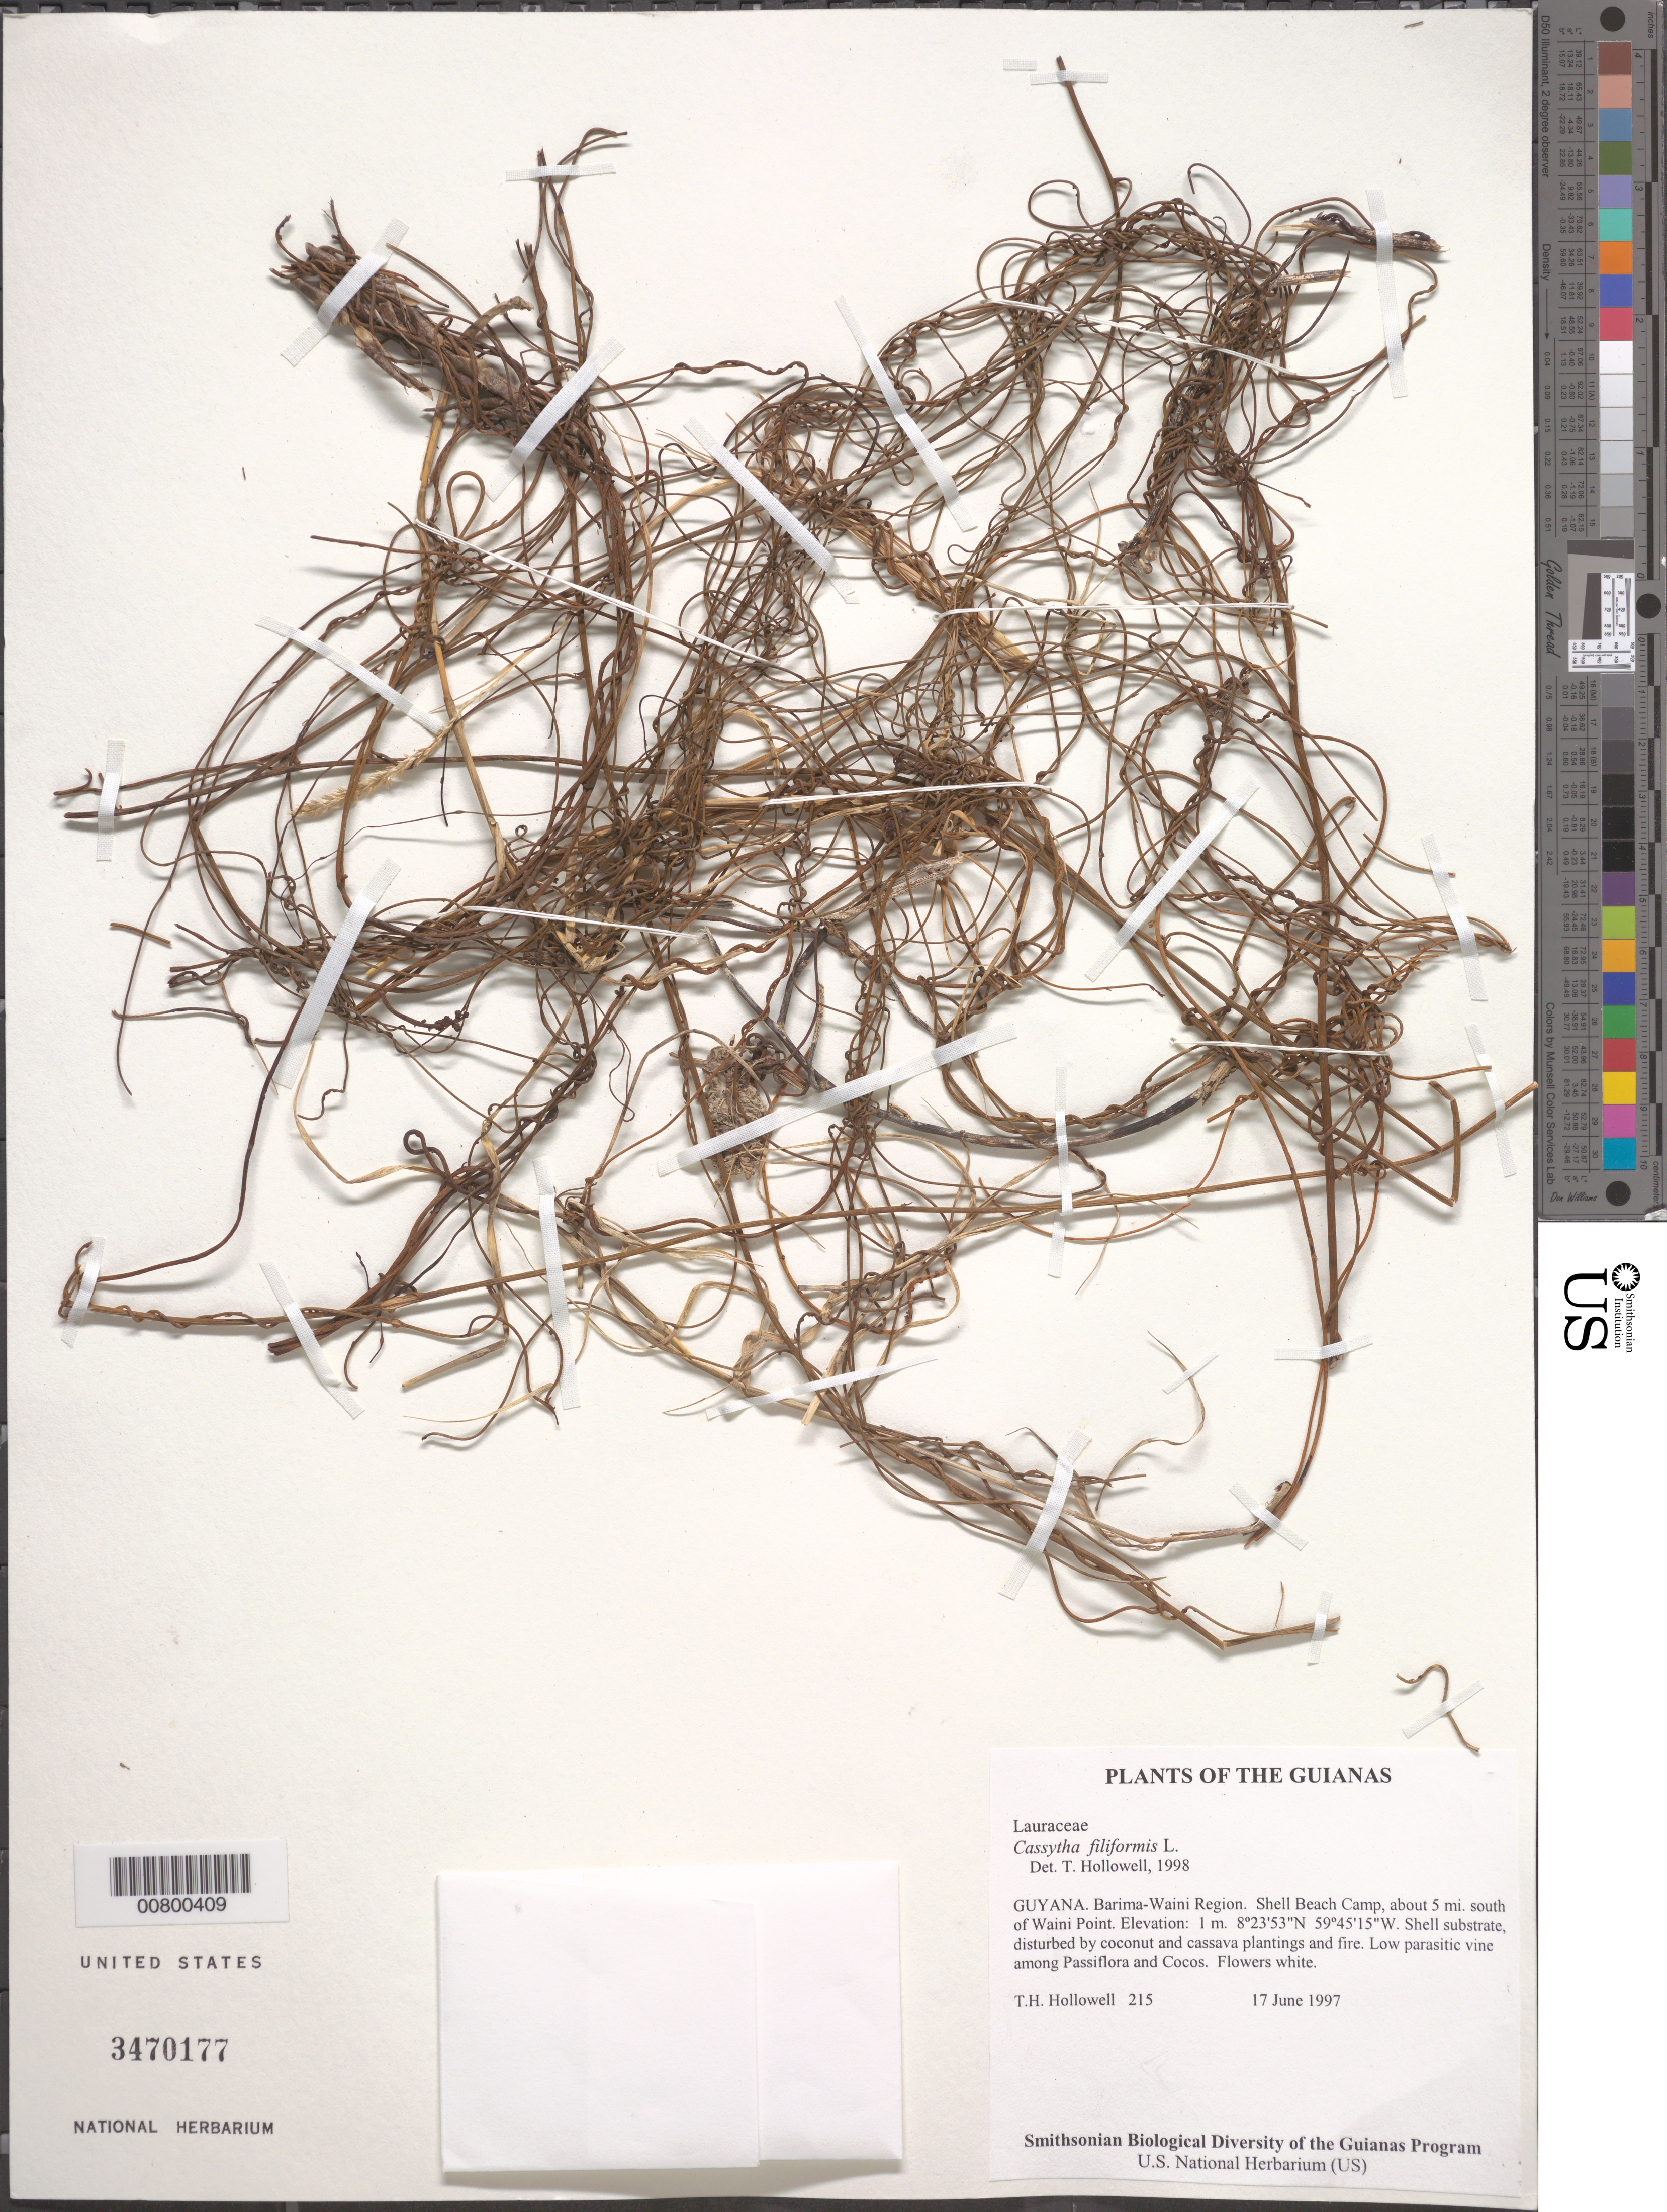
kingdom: Plantae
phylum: Tracheophyta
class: Magnoliopsida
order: Laurales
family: Lauraceae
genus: Cassytha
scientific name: Cassytha filiformis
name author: L.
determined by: Hollowell, T. H., (BOT), Smithsonian Institution - National Museum of Natural History (UNITED STATES)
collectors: T. Hollowell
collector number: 215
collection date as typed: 17 June 1997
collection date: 1997-06-17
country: Guyana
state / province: Barima-Waini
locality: Shell Beach Camp, about 5 mi. south of Waini Point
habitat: Shell substrate, disturbed by coconut and cassava plantings and fire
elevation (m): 1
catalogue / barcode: US 3470177